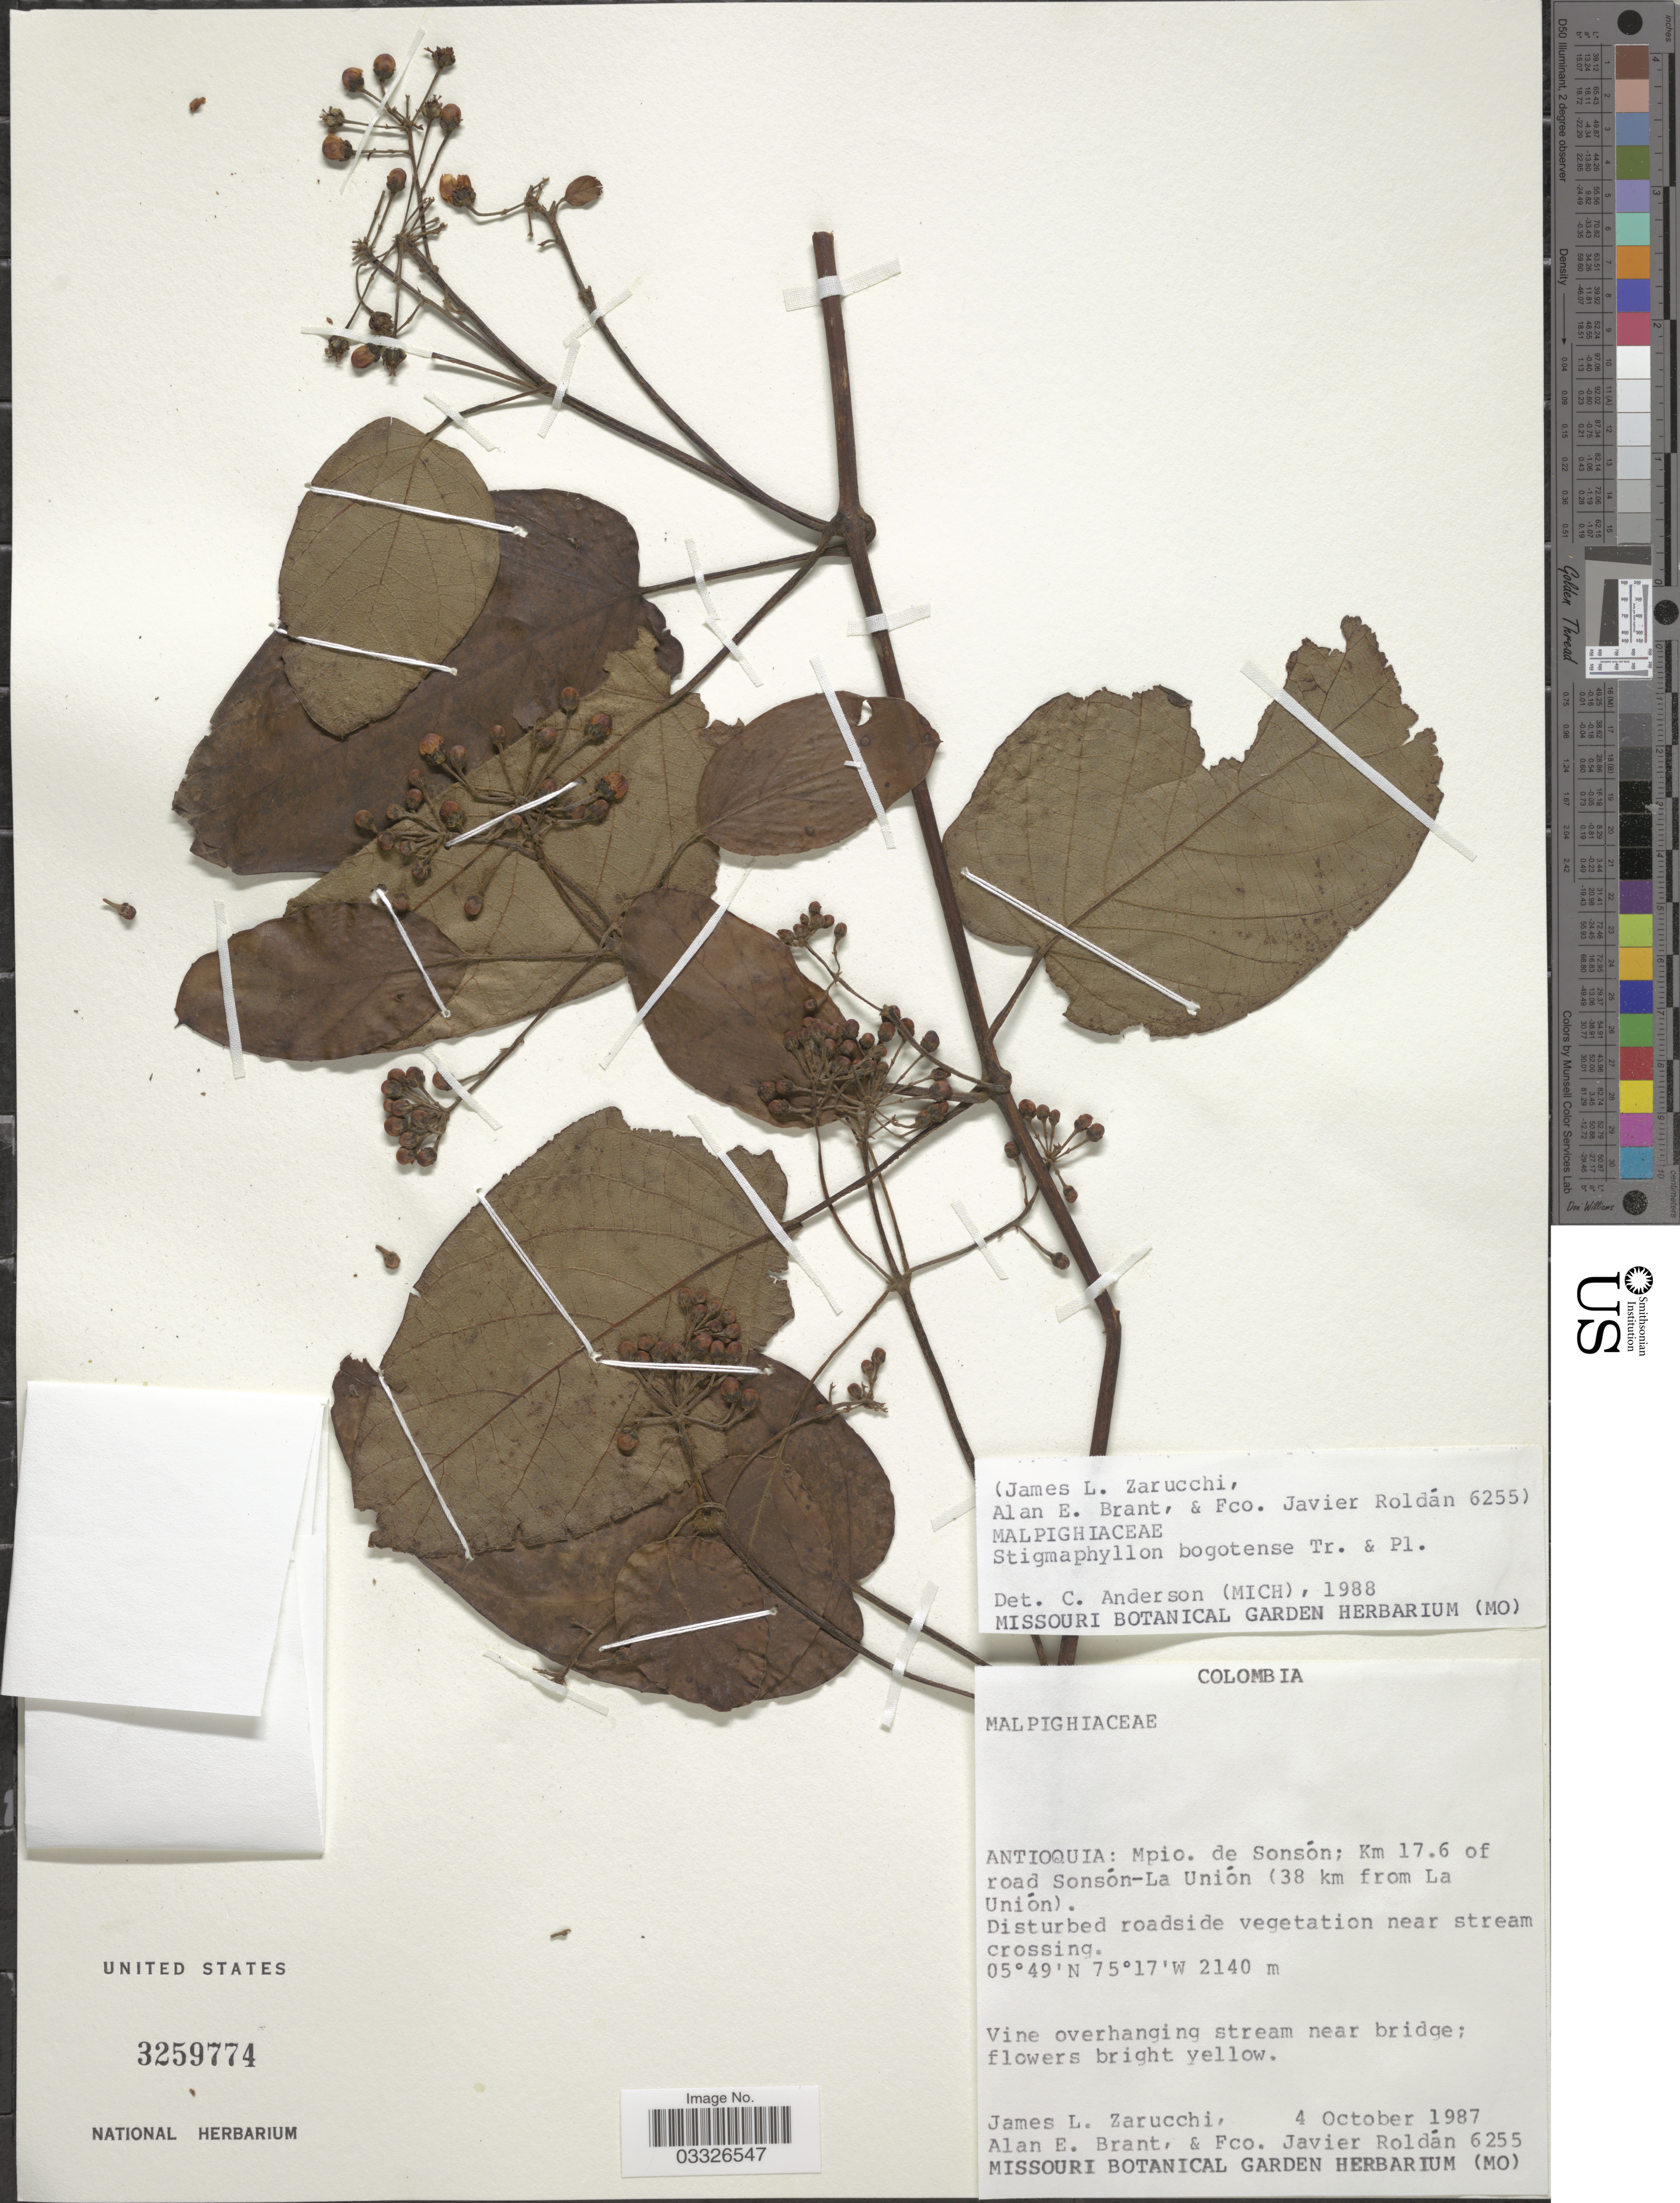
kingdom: Plantae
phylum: Tracheophyta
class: Magnoliopsida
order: Malpighiales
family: Malpighiaceae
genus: Stigmaphyllon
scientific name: Stigmaphyllon bogotense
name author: Triana & Planch.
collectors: J. L. Zarucchi, A. Brant & F. J. Roldán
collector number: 6255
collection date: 1987-10-04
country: Colombia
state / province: Antioquia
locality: Mpio. de Sonsón; Km 17.6 of road Sonsón-La Unión (38 km from La Unión).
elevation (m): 2140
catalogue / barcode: US 3259774